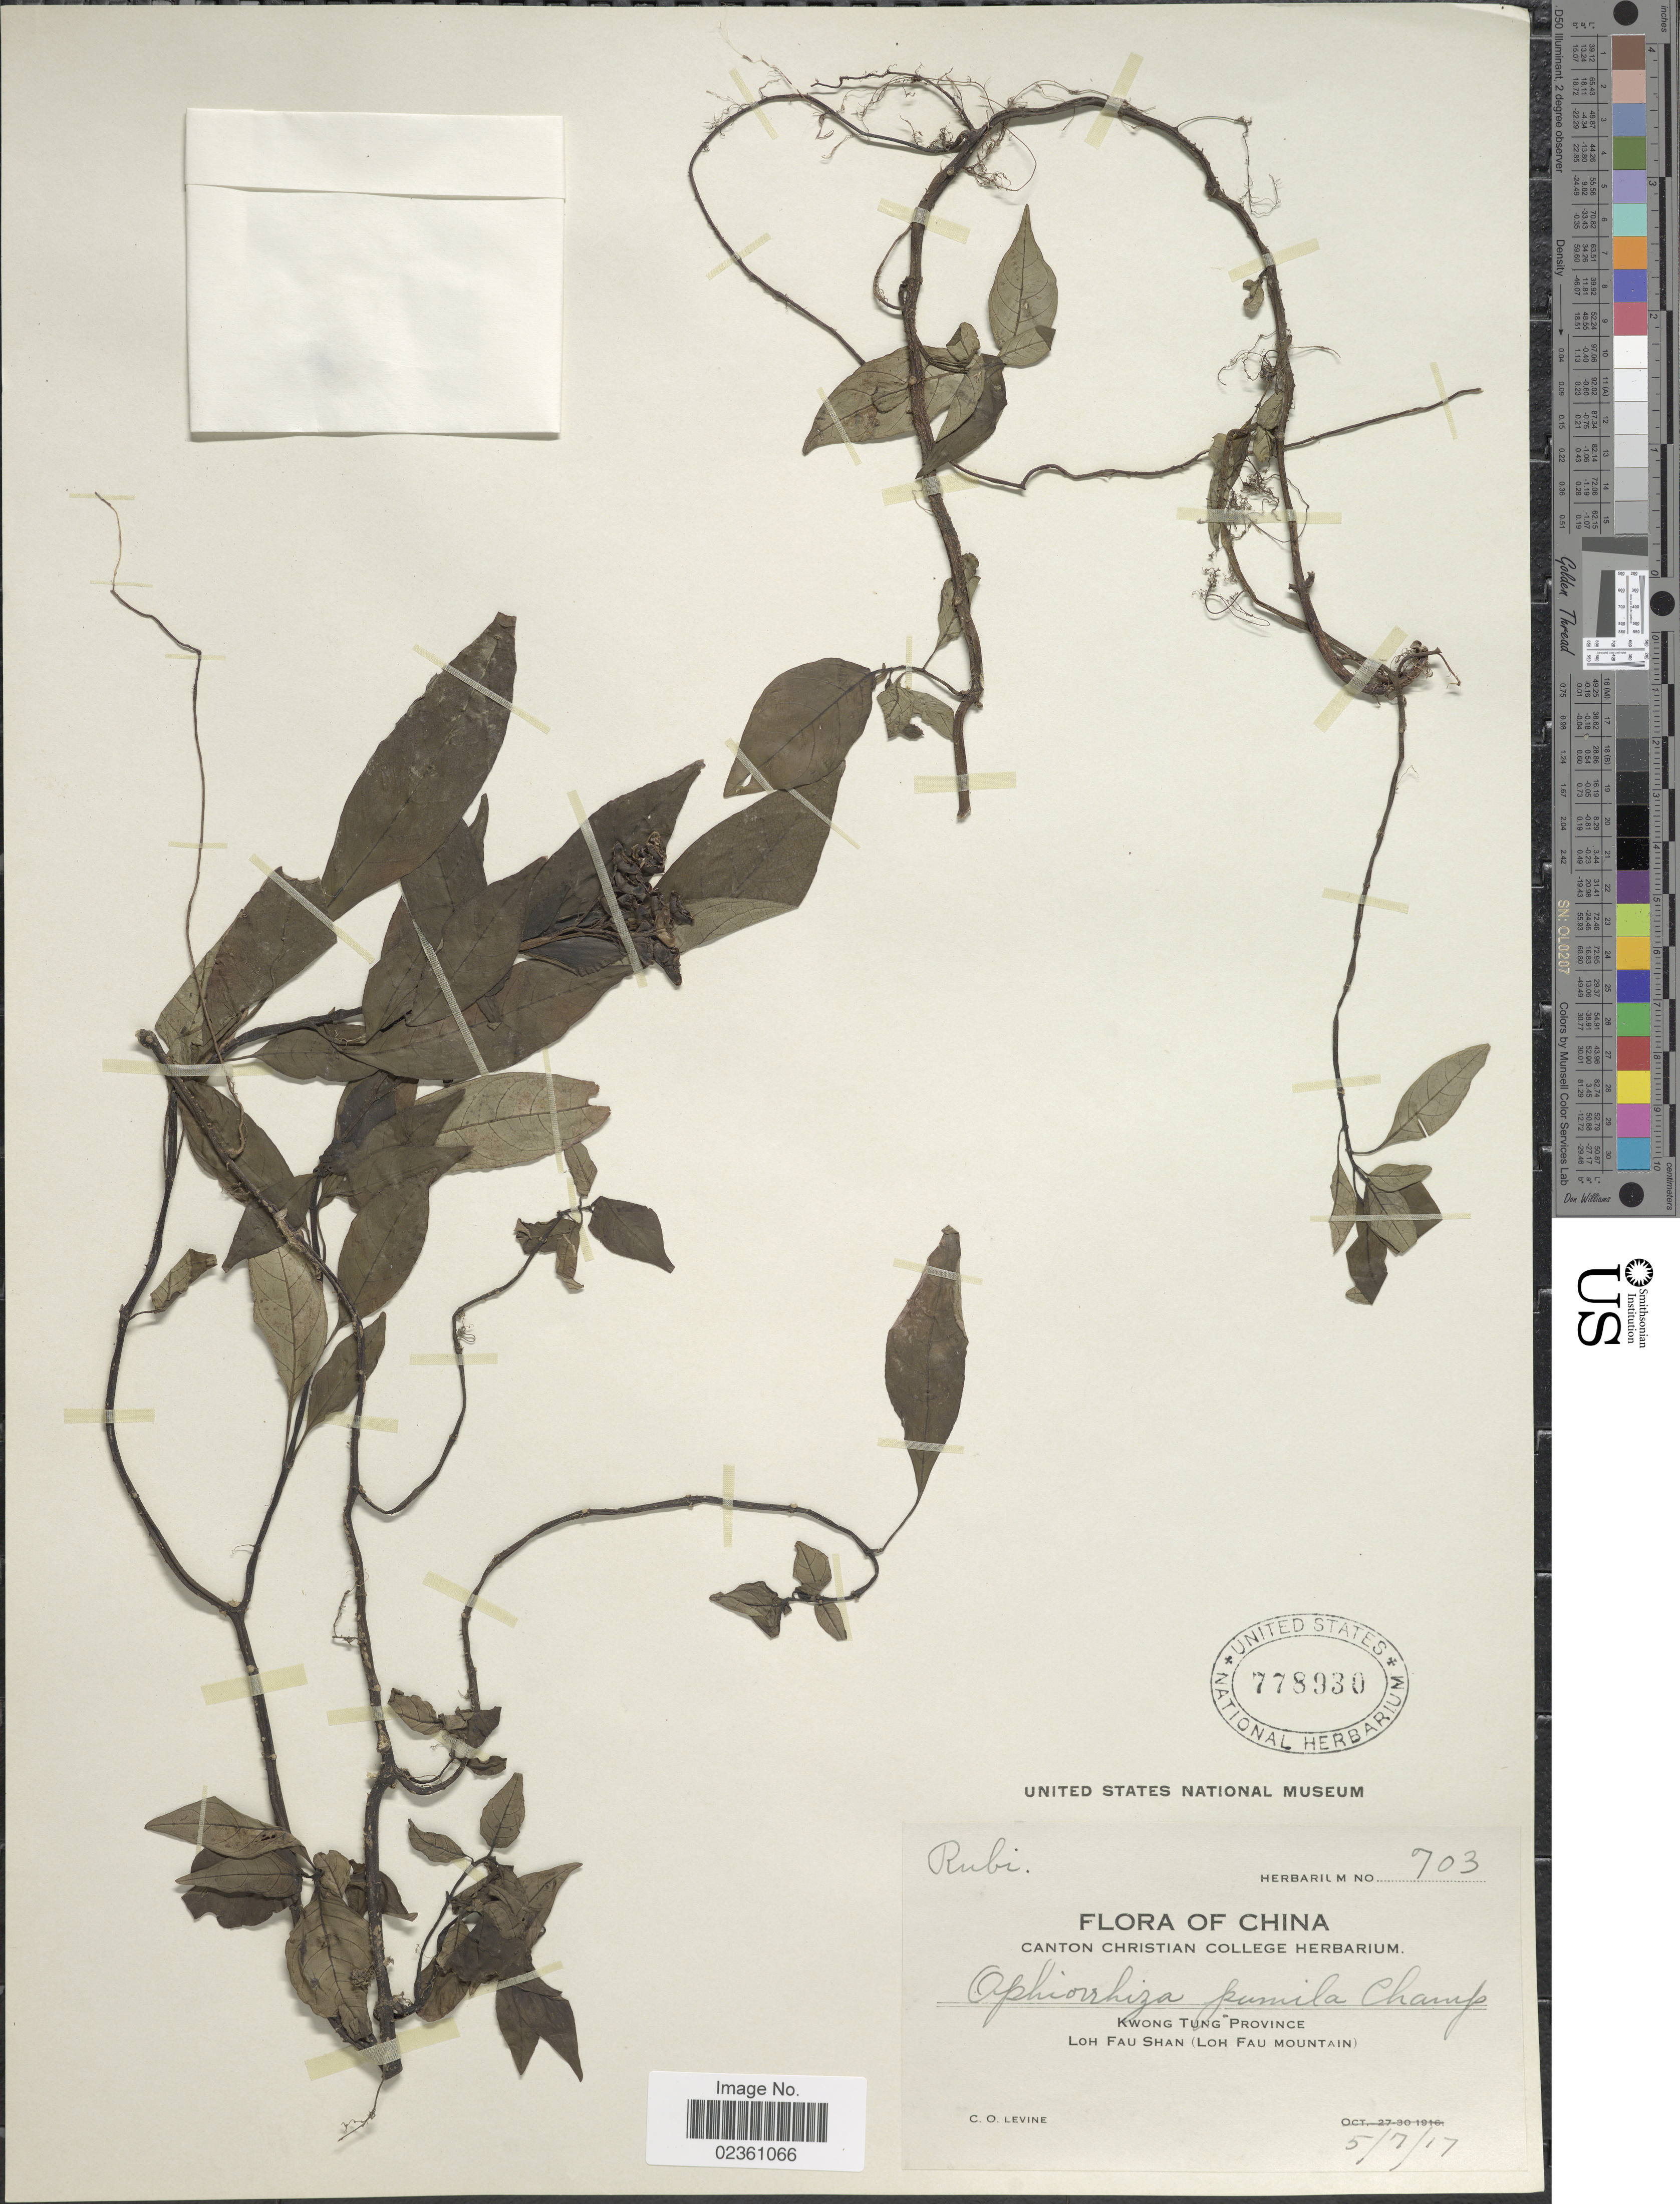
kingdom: Plantae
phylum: Tracheophyta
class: Magnoliopsida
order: Gentianales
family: Rubiaceae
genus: Ophiorrhiza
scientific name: Ophiorrhiza pumila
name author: Champ. ex Benth.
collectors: C. O. Levine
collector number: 703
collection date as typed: Transcribed d/m/y: 5/7/17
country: China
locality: Kwong Tung Province, Loh Fau Shan (Loh Fau Mountain)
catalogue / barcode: US 778930